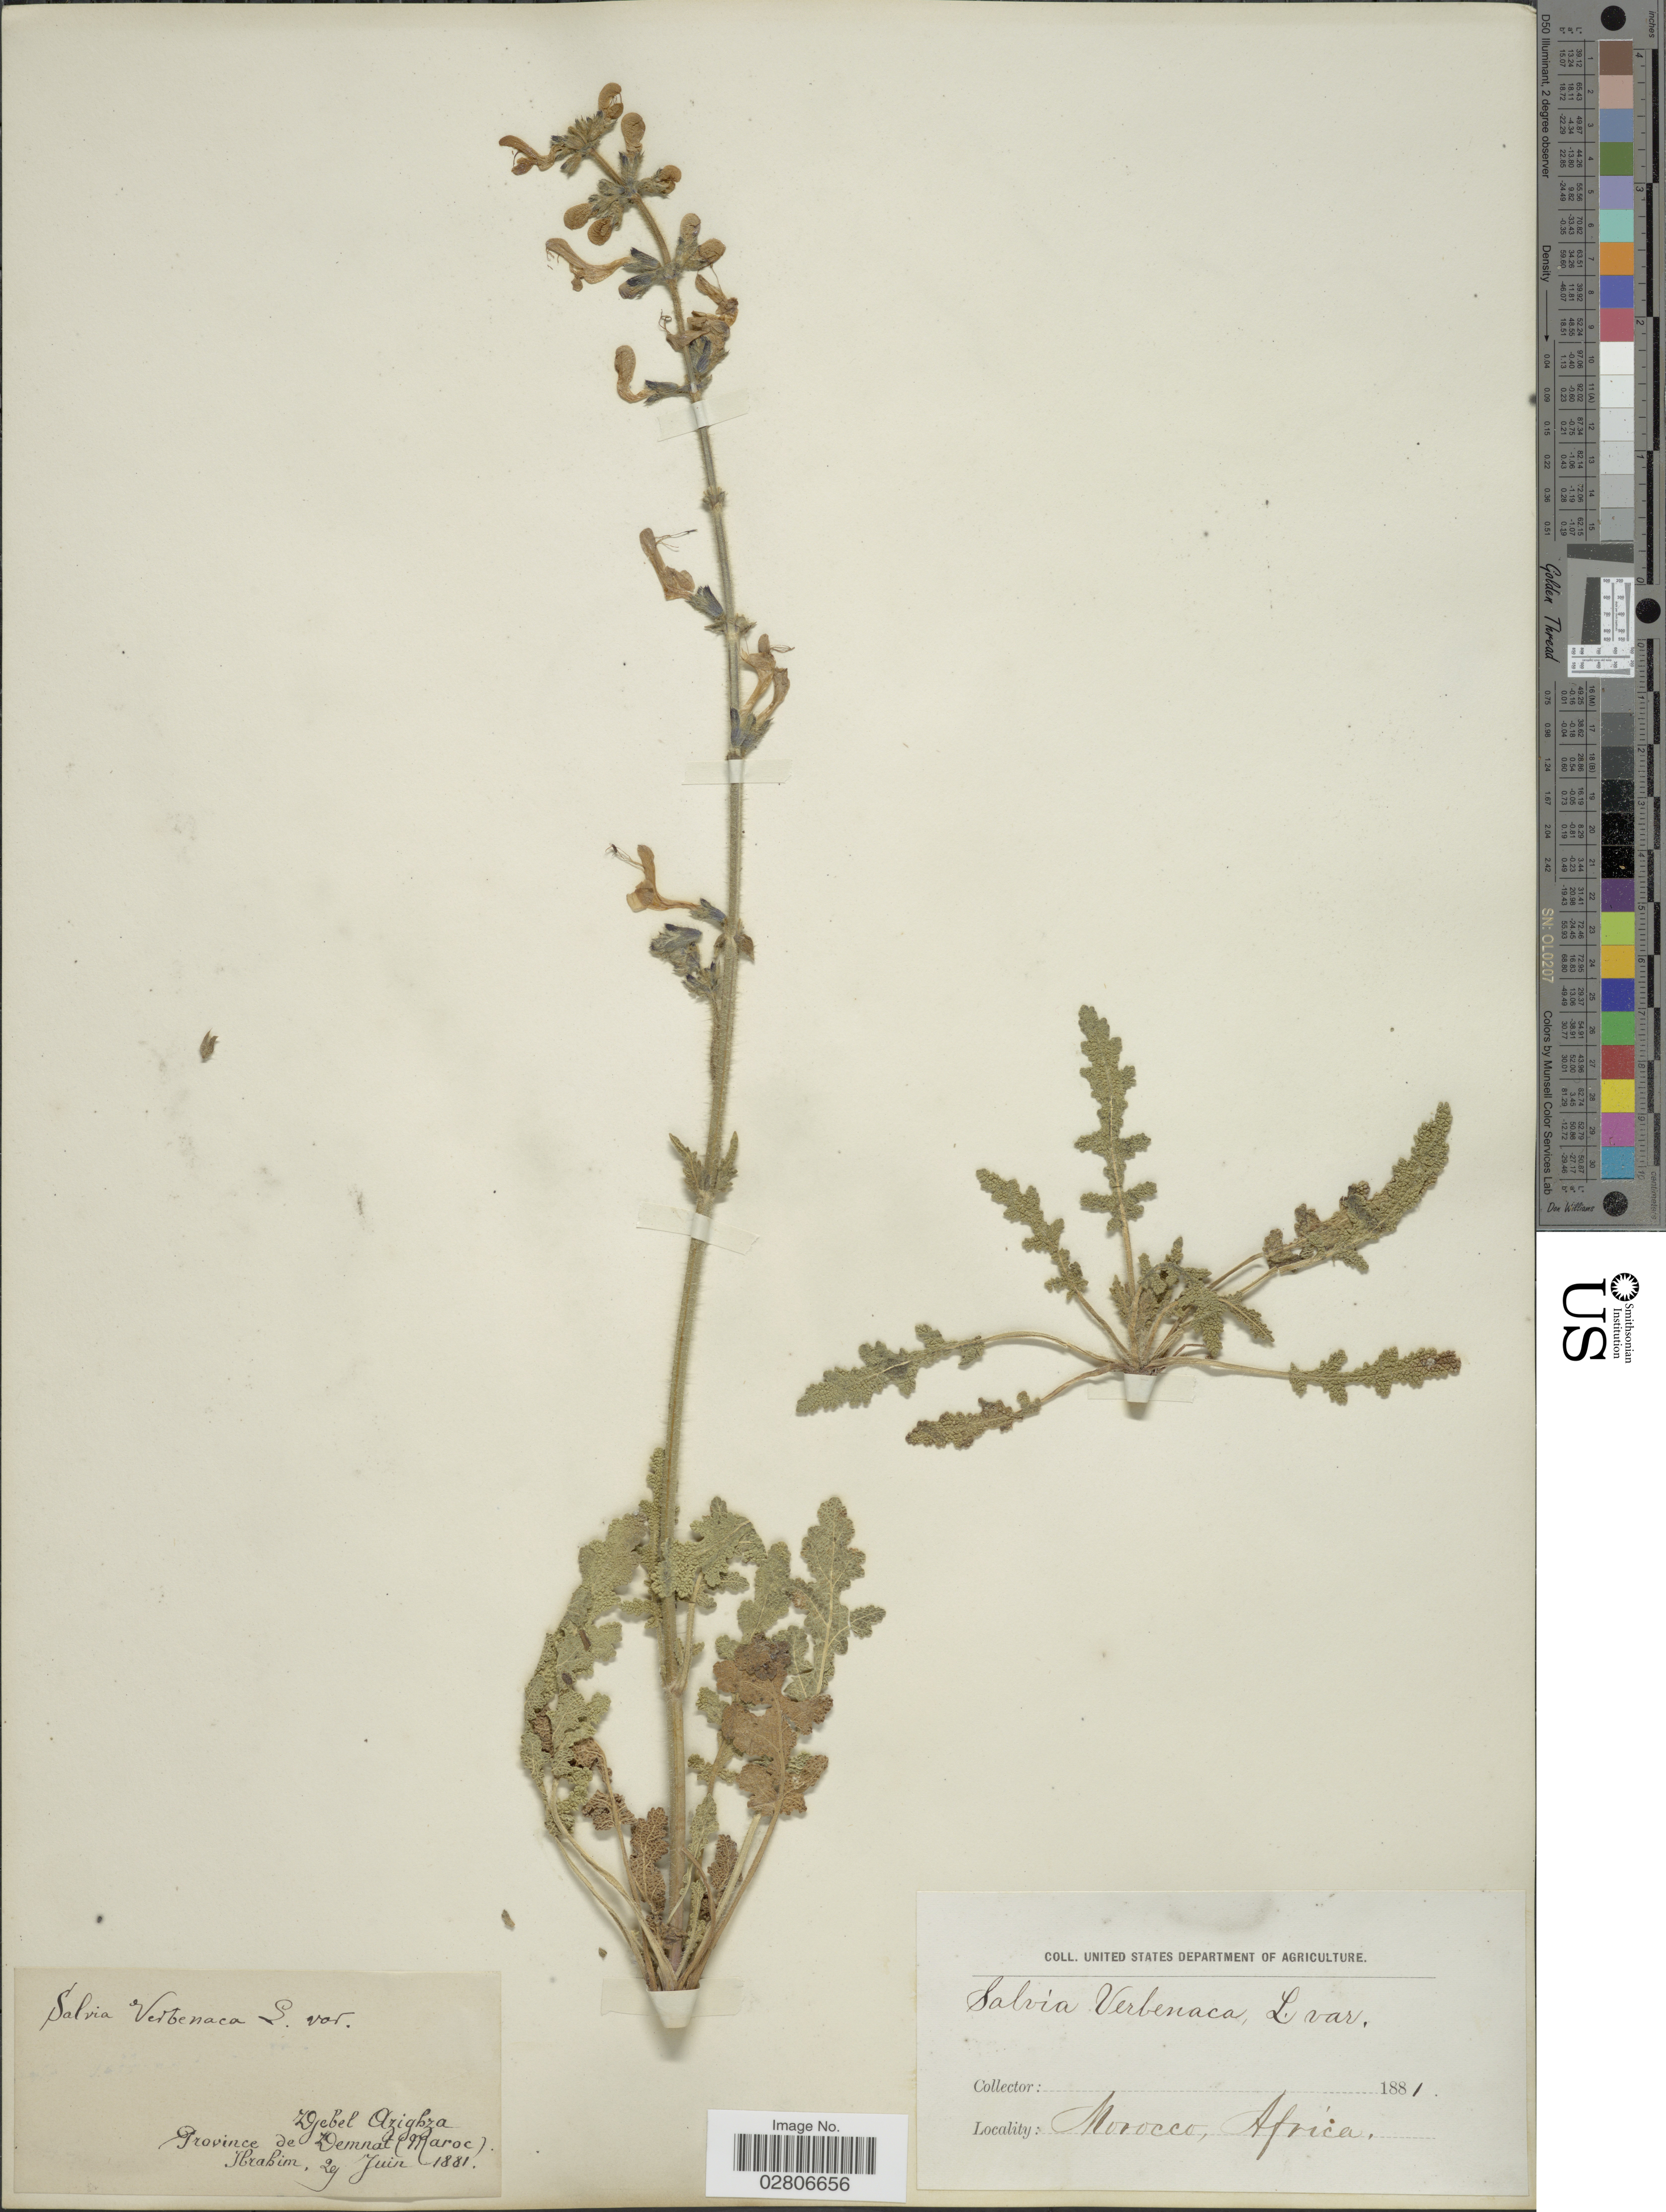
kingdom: Plantae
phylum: Tracheophyta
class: Magnoliopsida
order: Lamiales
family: Lamiaceae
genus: Salvia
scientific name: Salvia verbenacea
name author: L.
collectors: -. Ibrahim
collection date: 1881-06-29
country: Morocco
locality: Djebel Azigbza, Province de Demnat.